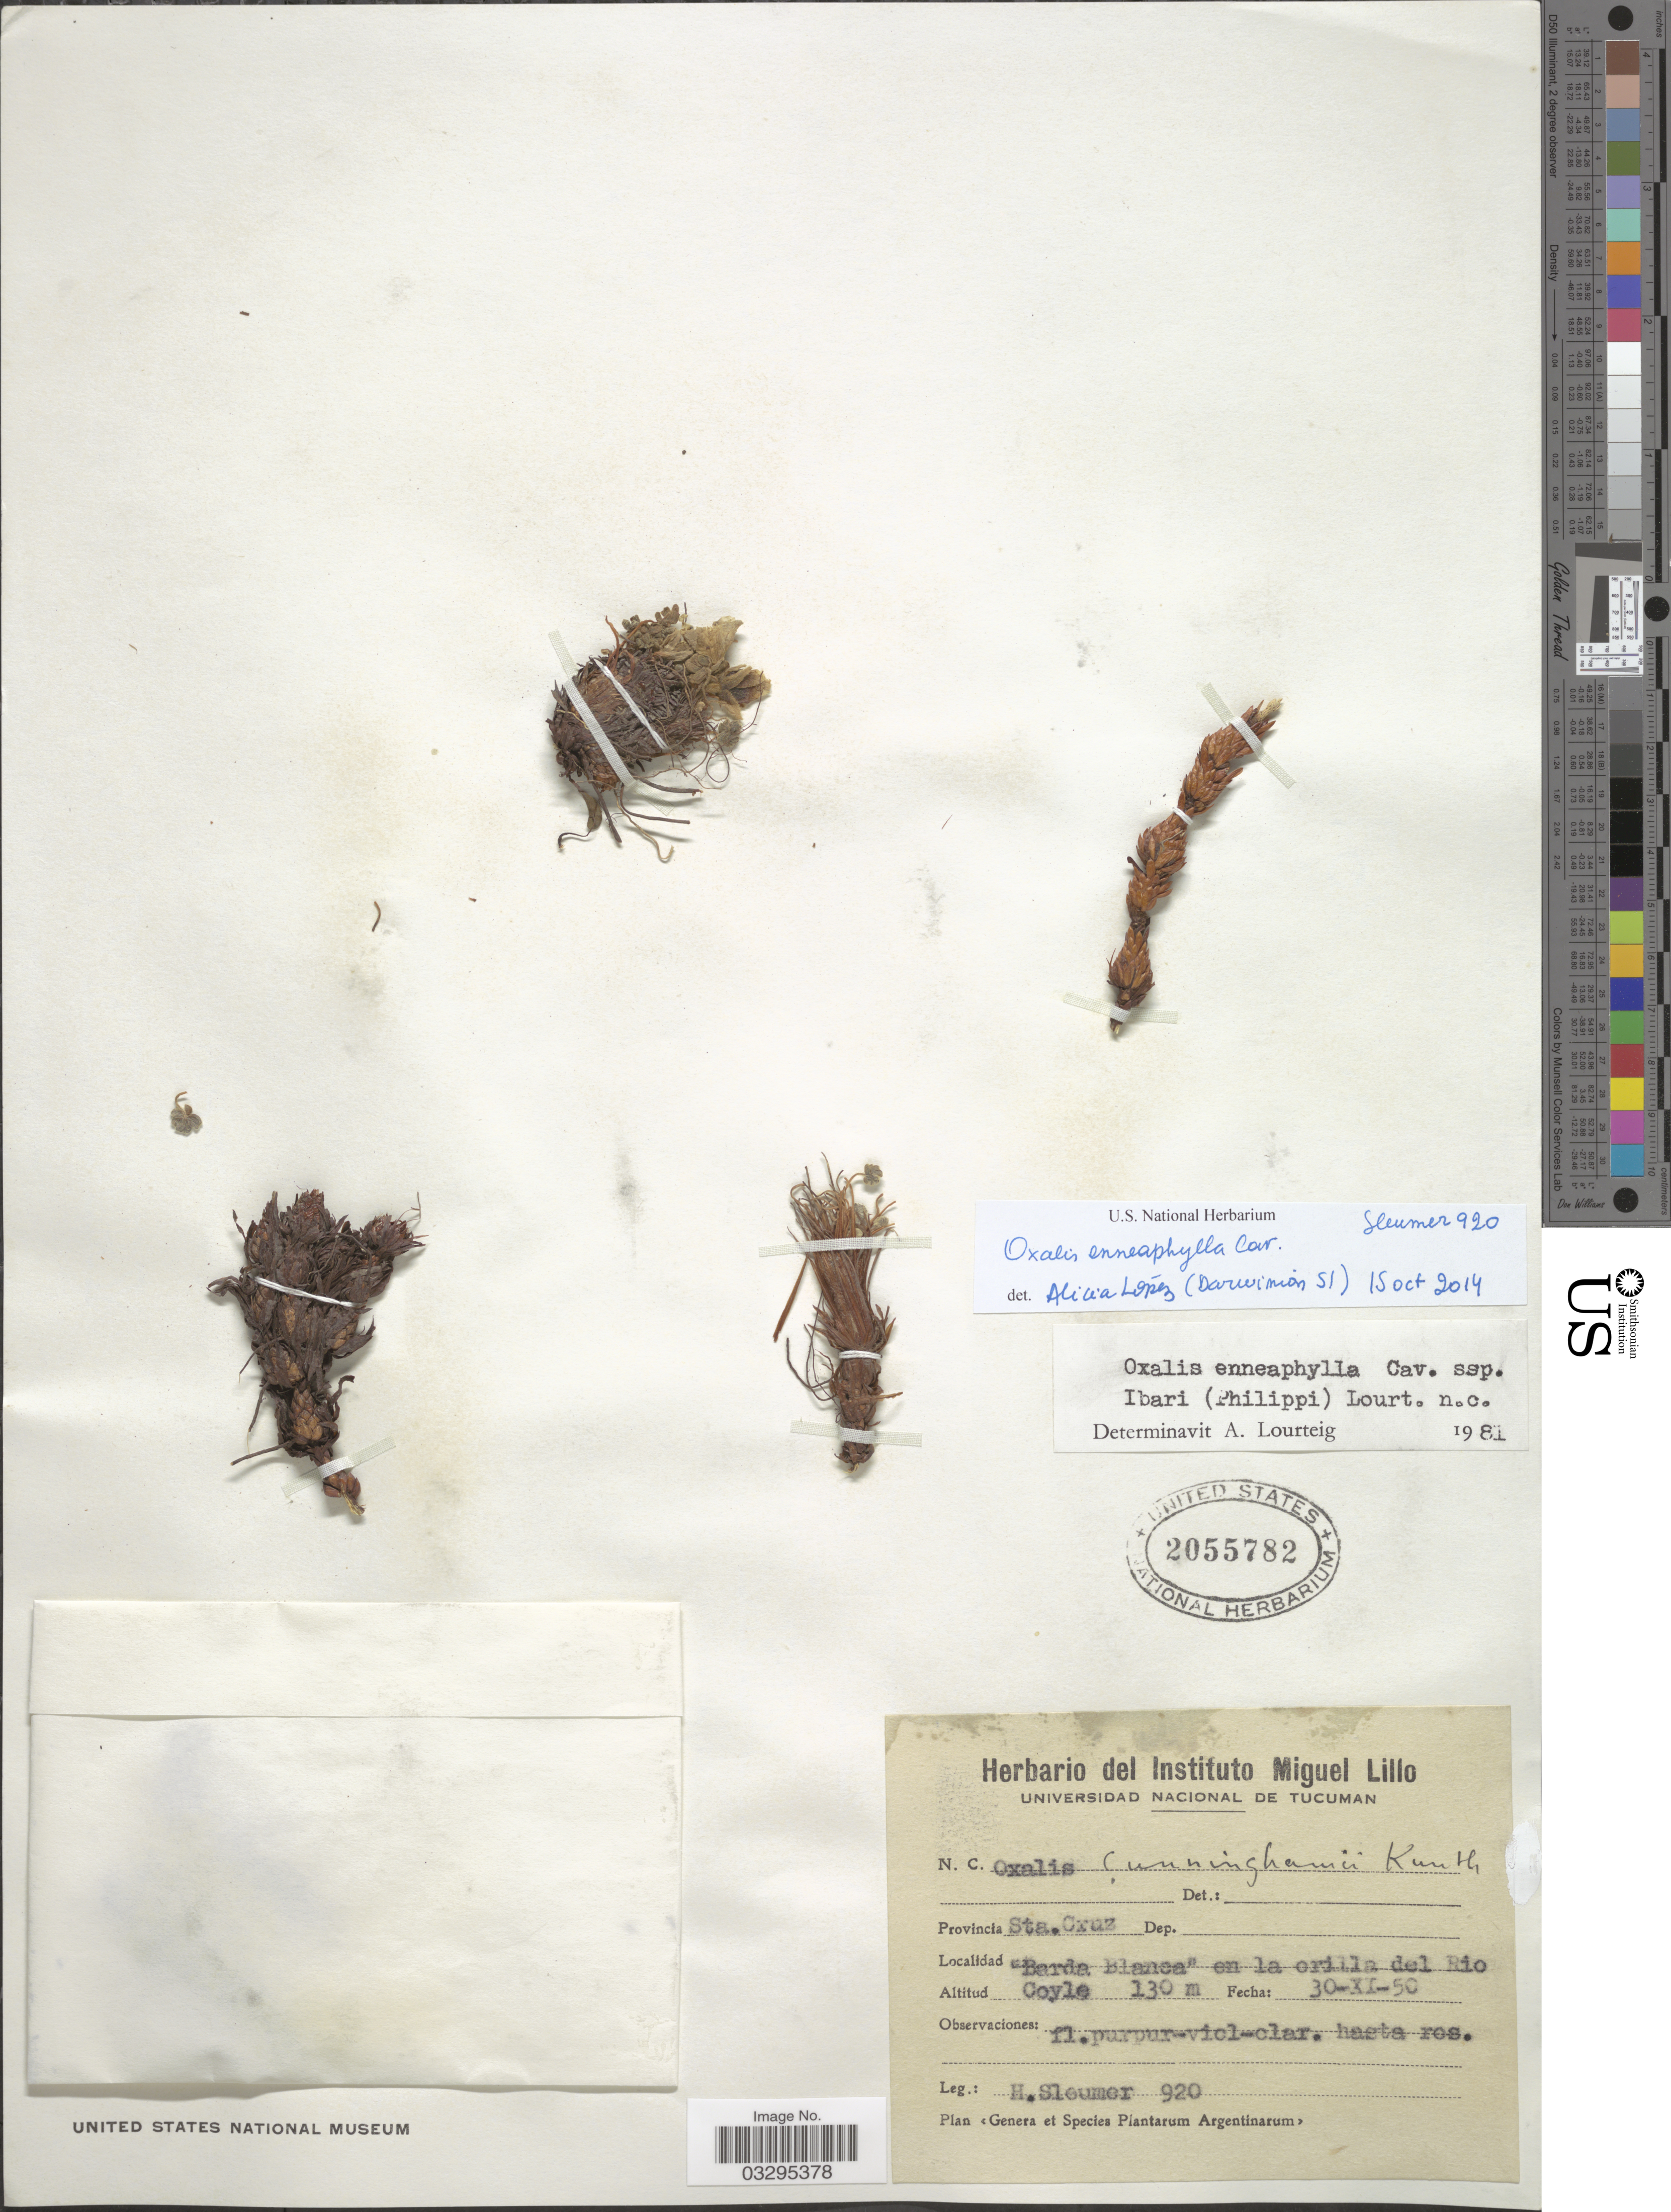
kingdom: Plantae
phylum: Tracheophyta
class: Magnoliopsida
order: Oxalidales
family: Oxalidaceae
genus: Oxalis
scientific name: Oxalis enneaphylla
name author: Cav.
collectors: H. O. Sleumer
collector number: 920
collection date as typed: Transcribed d/m/y: 30/11/50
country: Argentina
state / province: Santa Cruz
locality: Barda Blanca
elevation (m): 130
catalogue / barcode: US 2055782